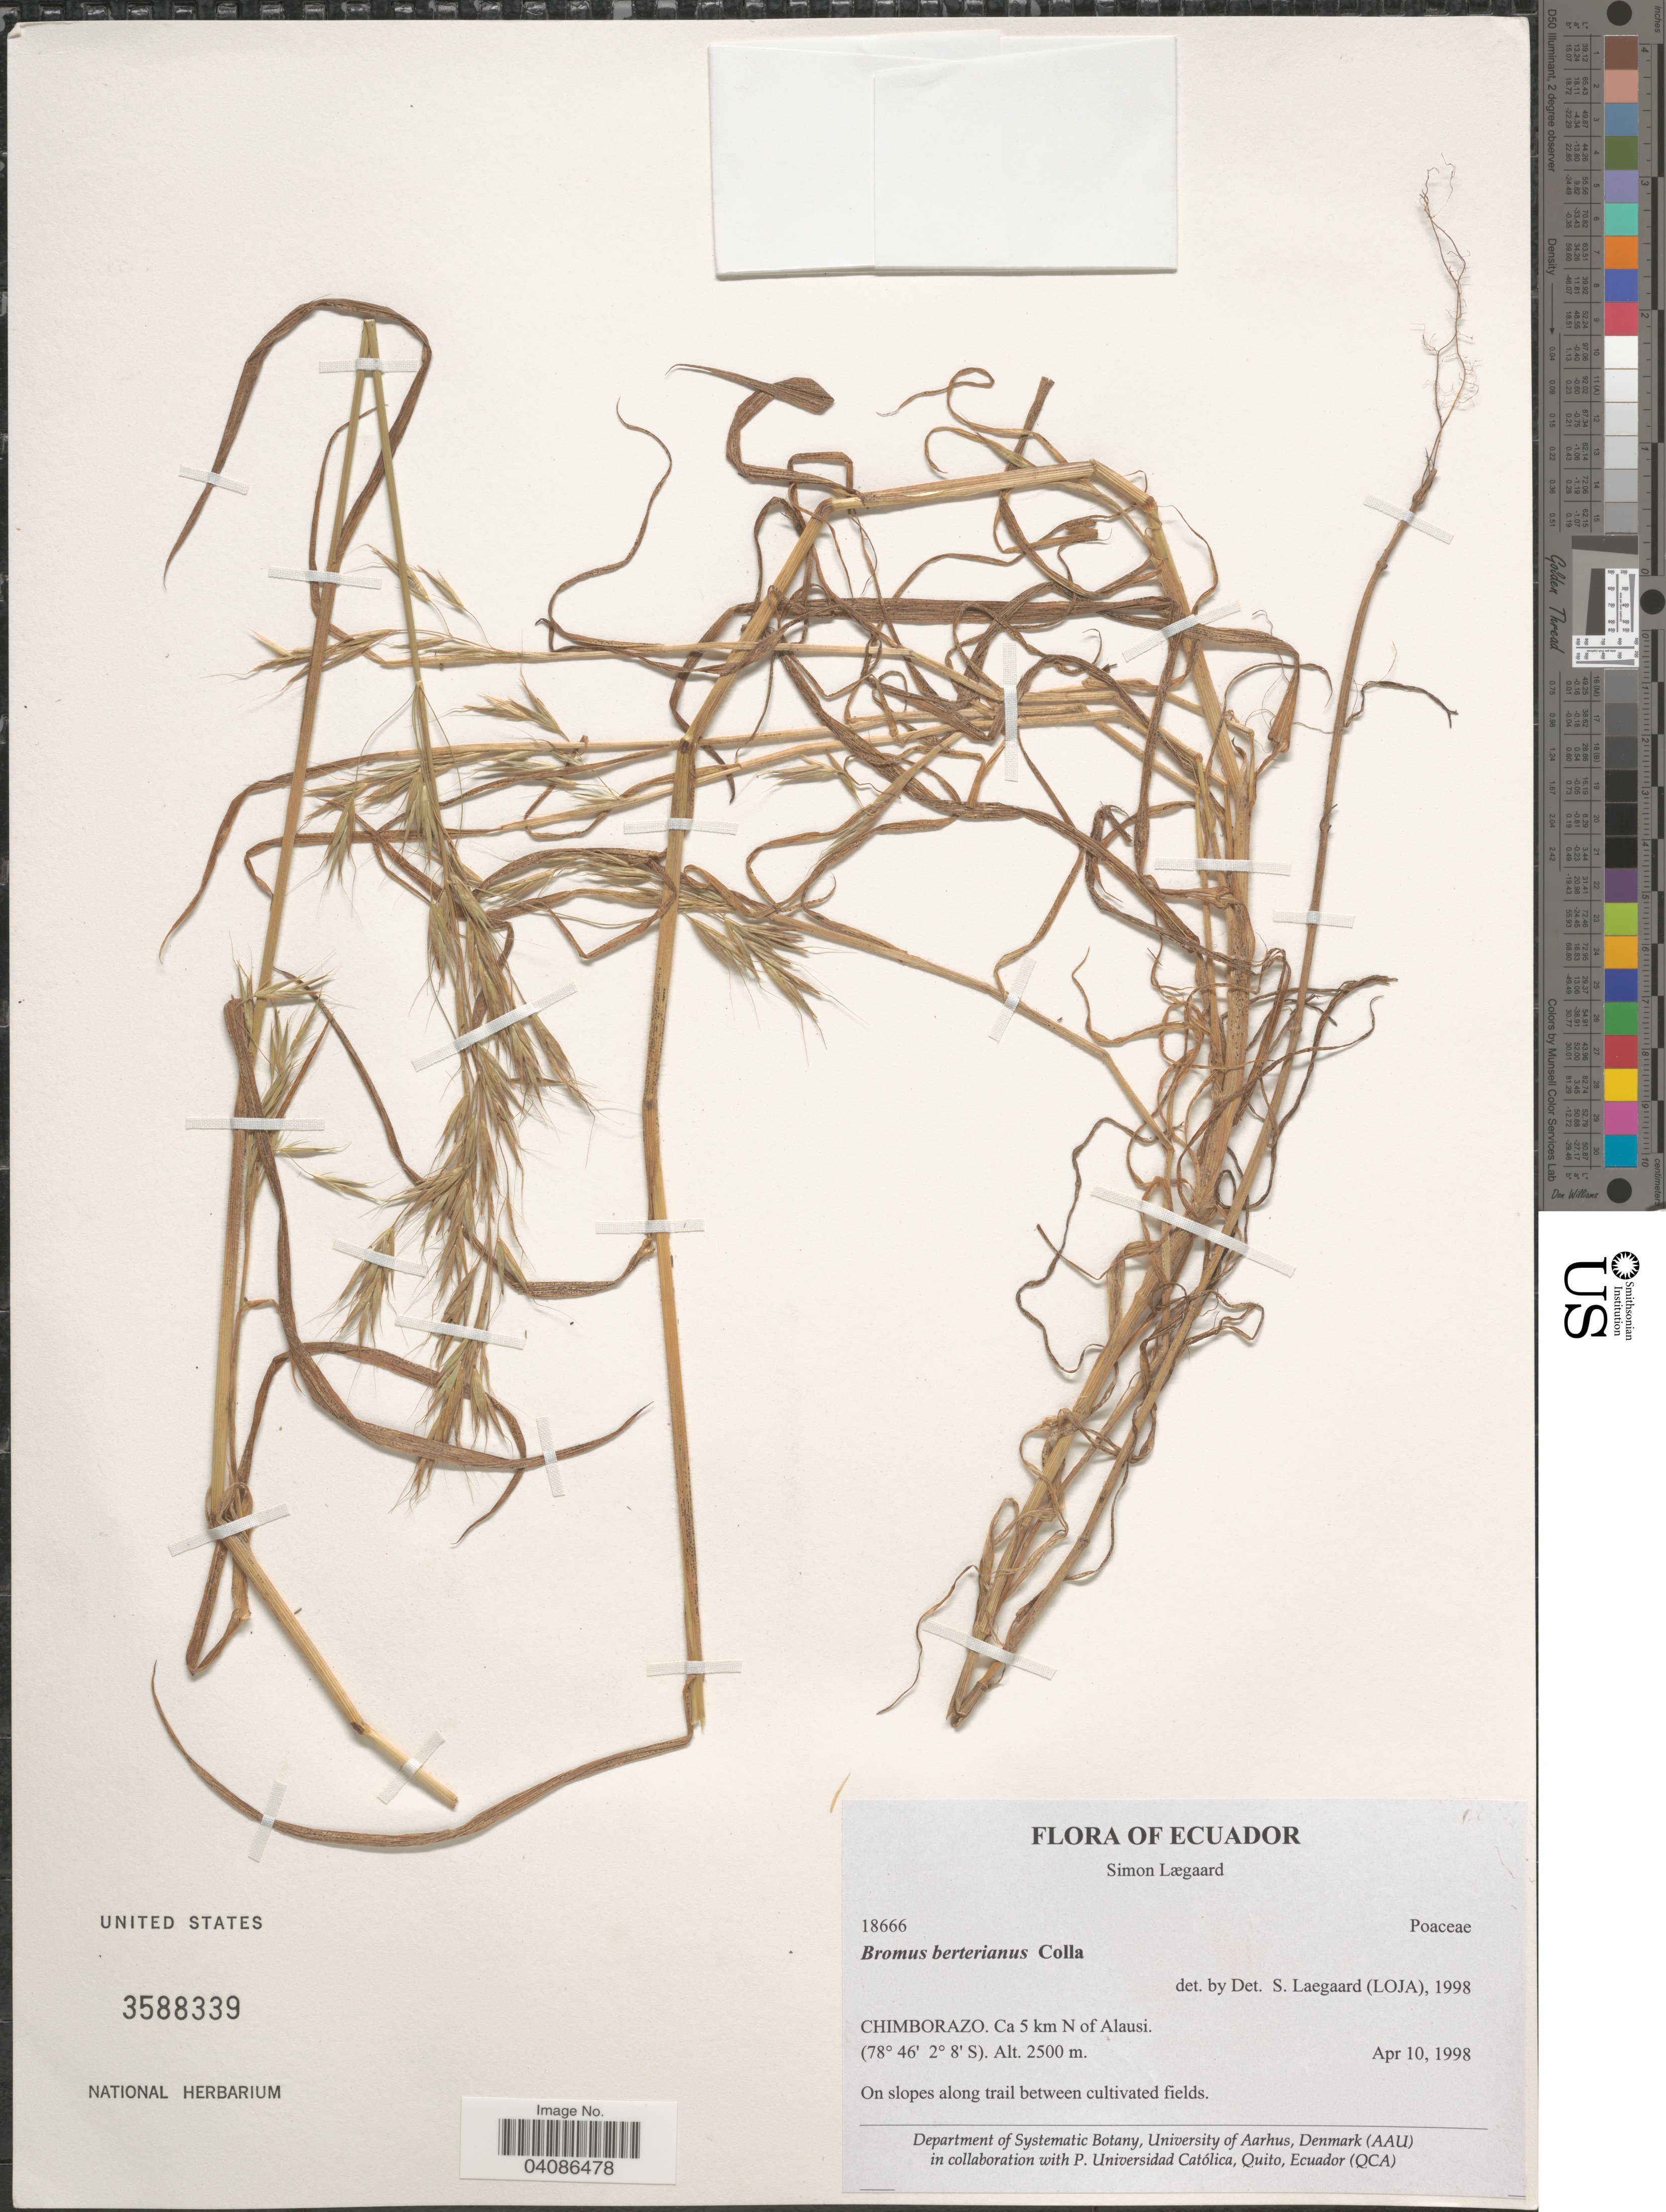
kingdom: Plantae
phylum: Tracheophyta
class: Liliopsida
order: Poales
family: Poaceae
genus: Bromus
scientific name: Bromus berteroanus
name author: Colla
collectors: S. Lægaard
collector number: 18666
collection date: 1998-04-10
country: Ecuador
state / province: Chimborazo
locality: Ca. 5 km N of Alausi. On slopes along trail between cultivated fields.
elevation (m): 2500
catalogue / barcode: US 3588339